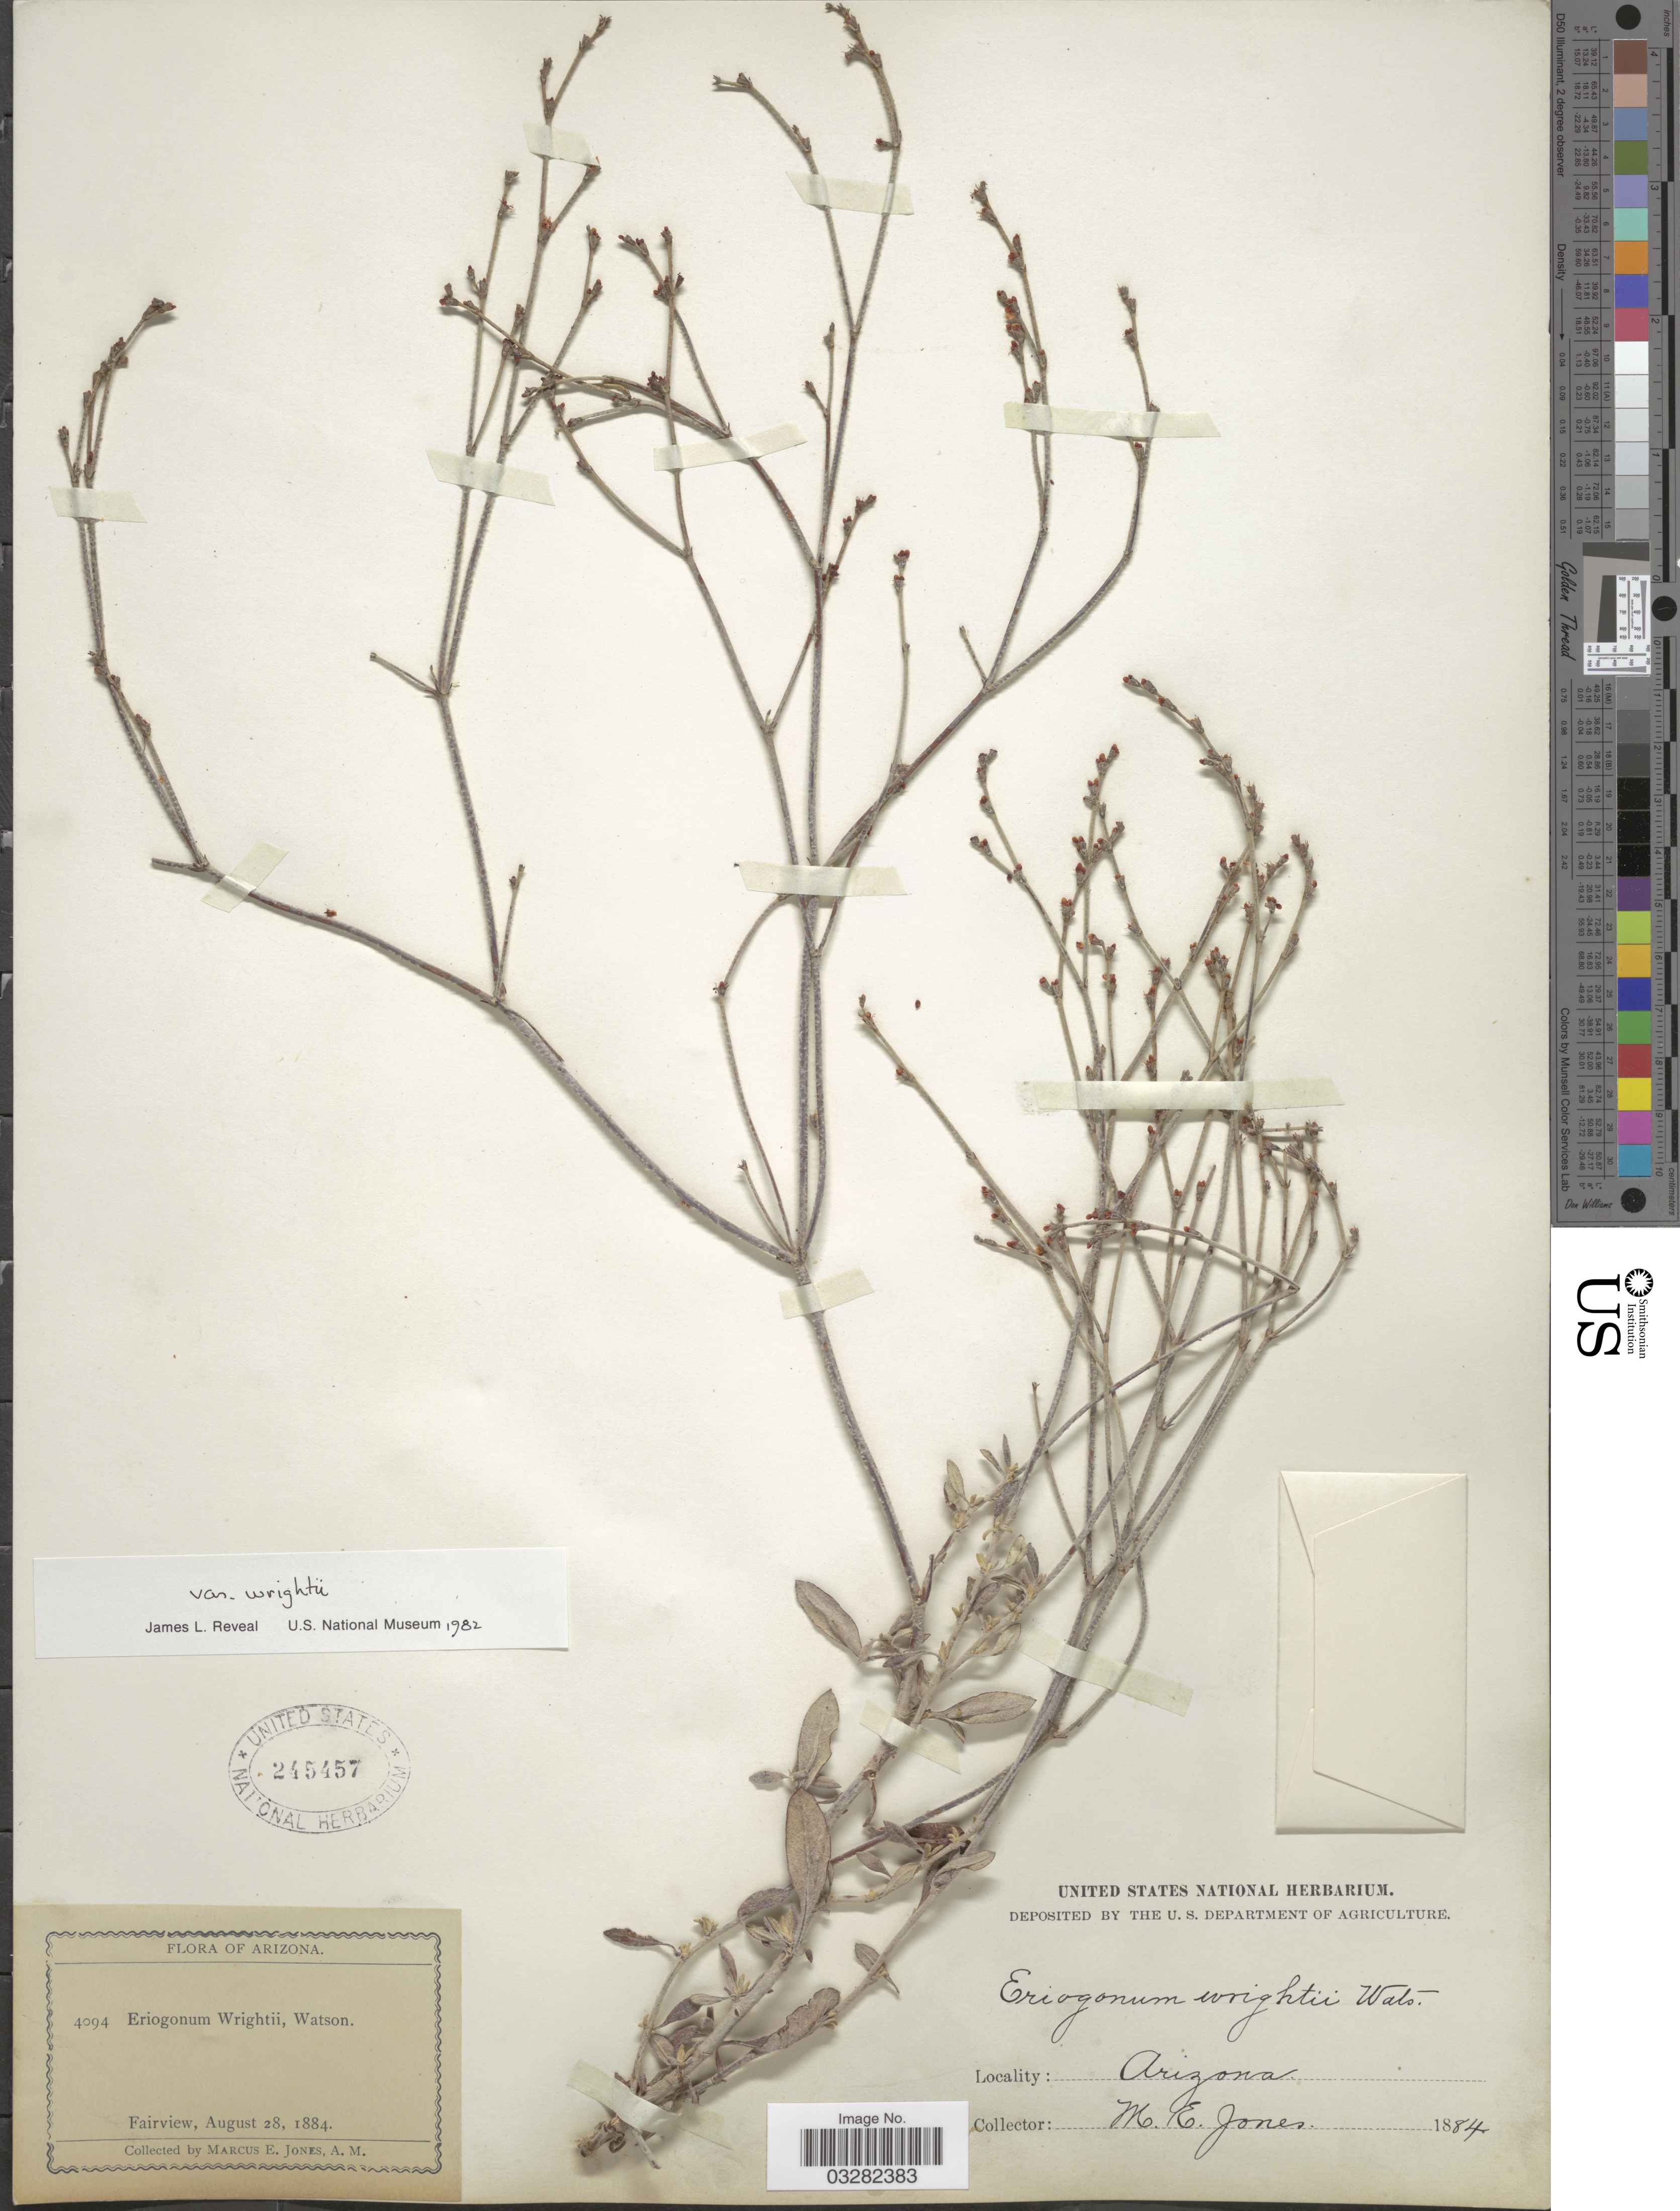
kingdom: Plantae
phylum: Tracheophyta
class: Magnoliopsida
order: Caryophyllales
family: Polygonaceae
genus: Eriogonum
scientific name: Eriogonum wrightii var. wrightii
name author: Torr. ex Benth.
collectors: M. E. Jones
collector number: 4094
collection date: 1884-08-28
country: United States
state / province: Arizona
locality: Fairview.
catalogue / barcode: US 245457